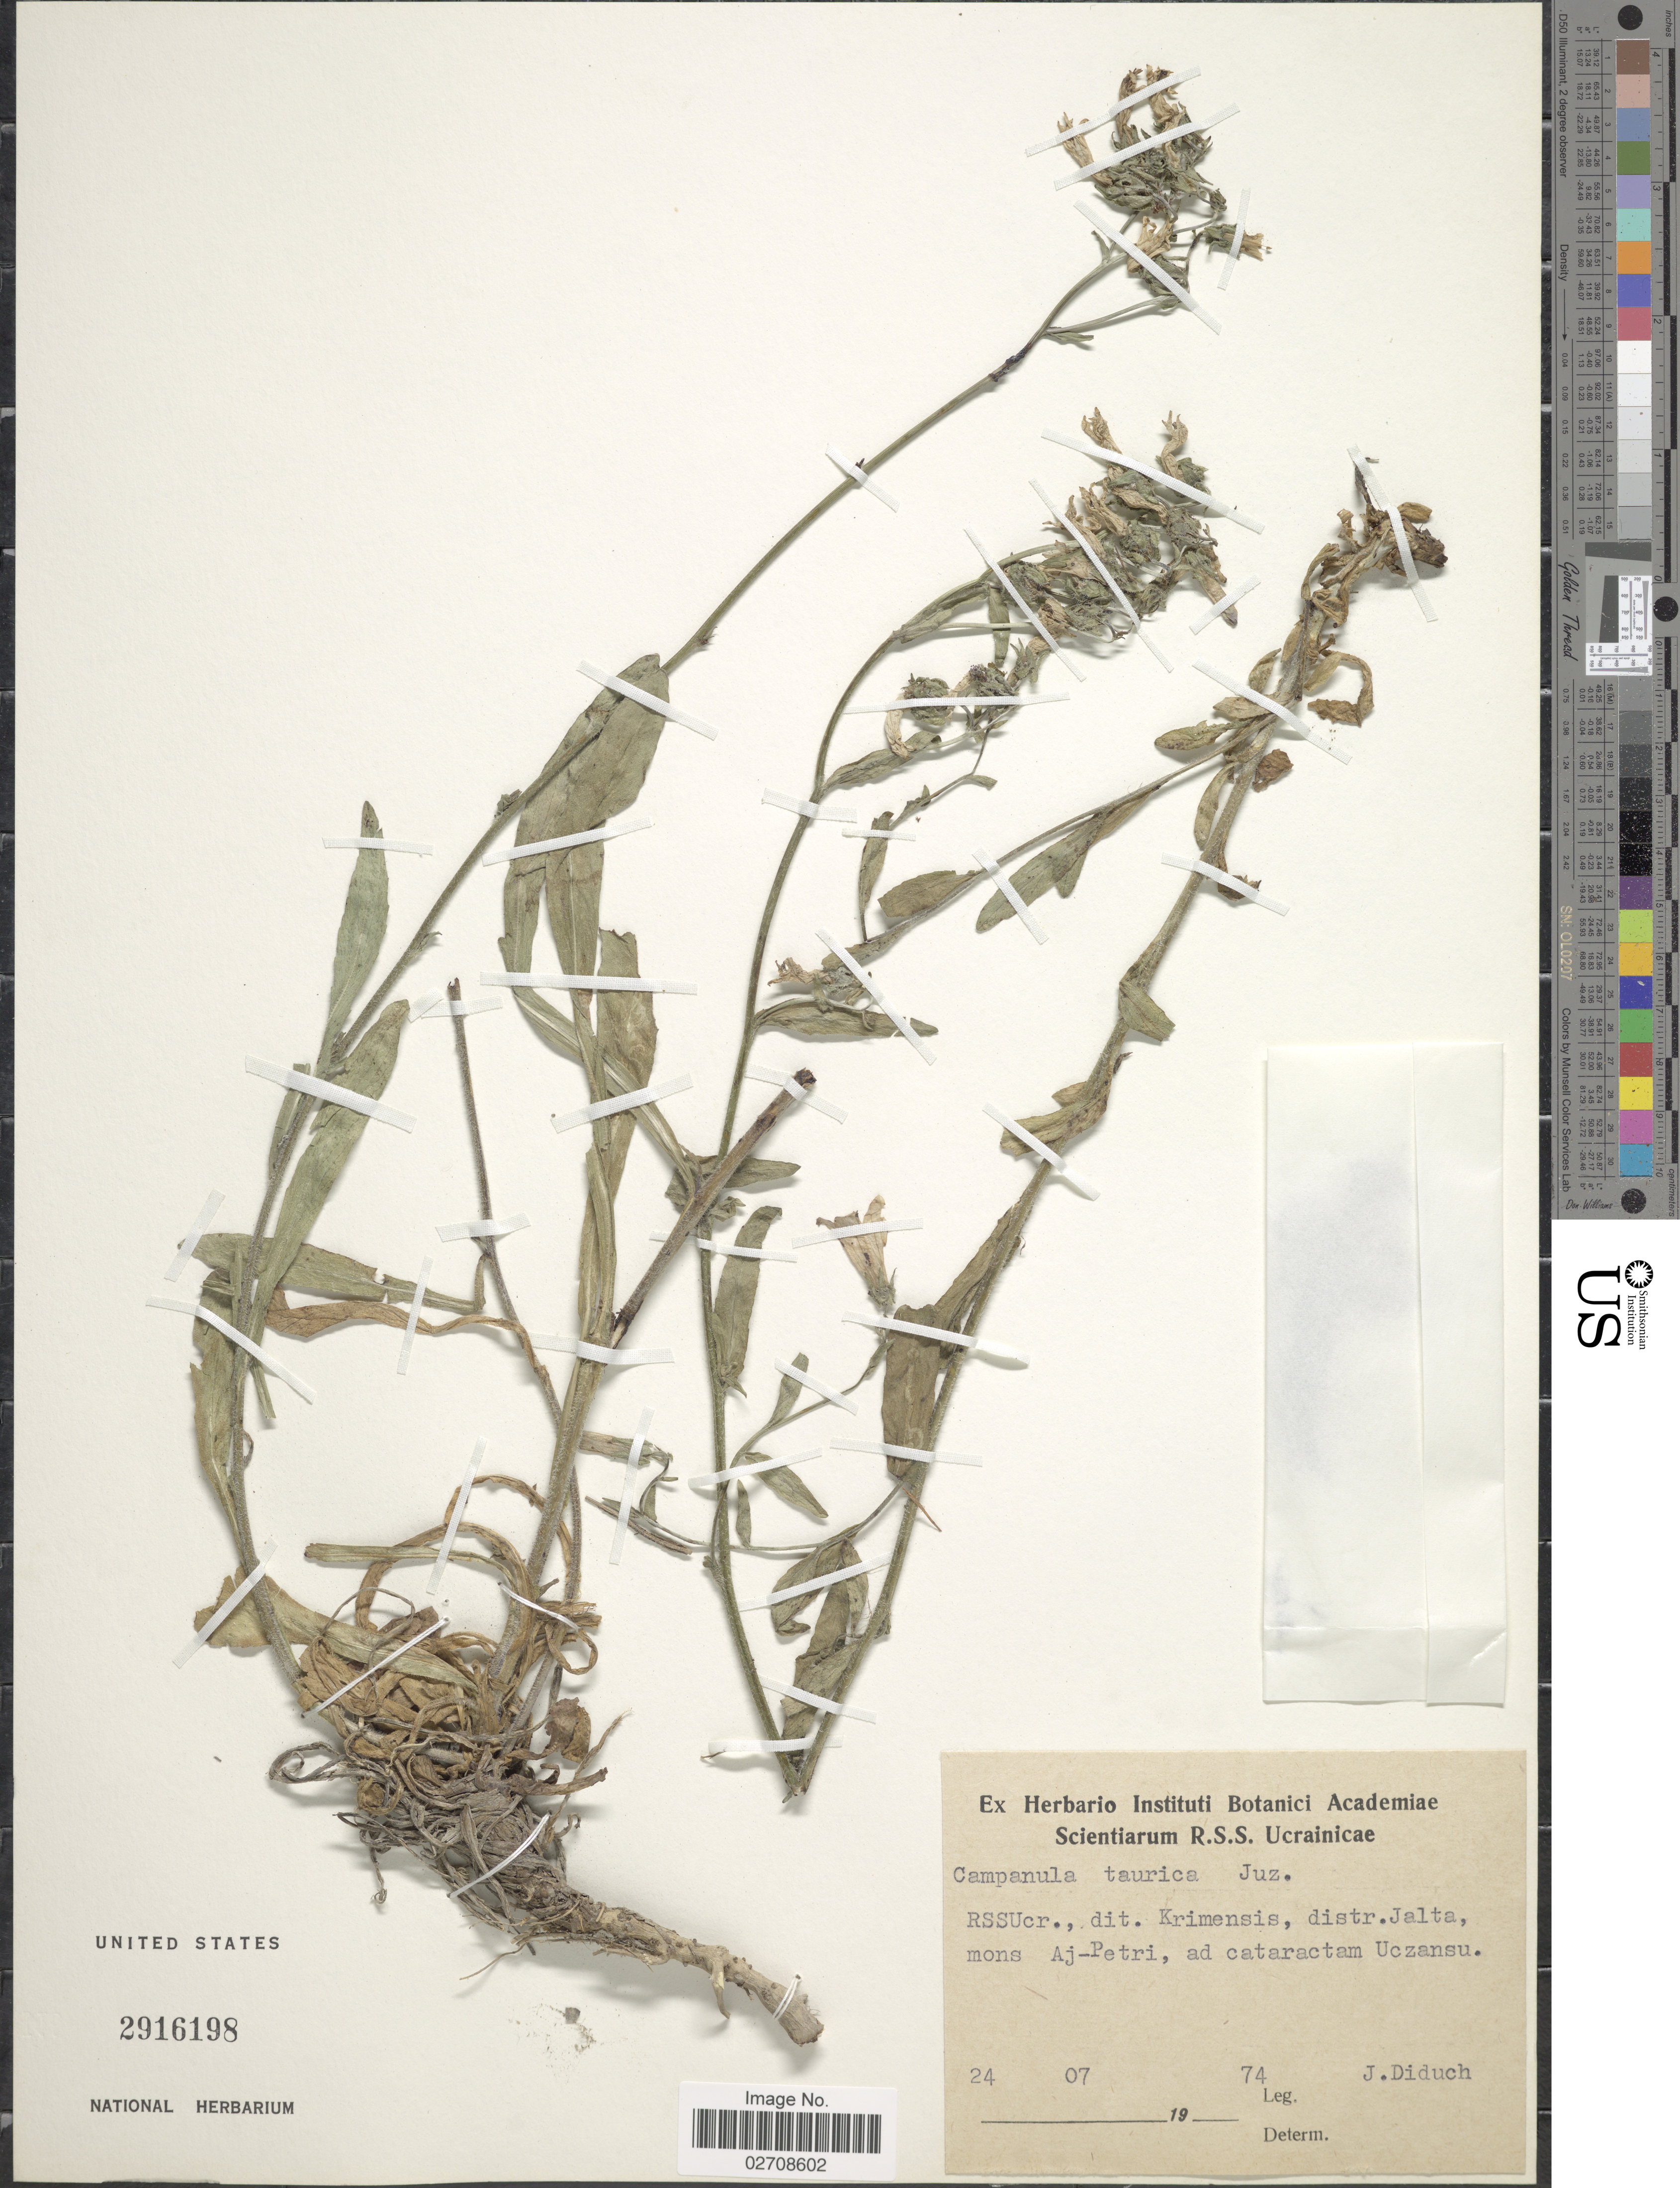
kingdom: Plantae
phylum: Tracheophyta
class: Magnoliopsida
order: Asterales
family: Campanulaceae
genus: Campanula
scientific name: Campanula taurica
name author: Juz.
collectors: J. Diduch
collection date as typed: Transcribed d/m/y: 24/7/74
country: Ukraine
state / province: Crimea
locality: RSSUcr., dit. Krimensis, distr. Jalta, mons Aj-Petri, ad cataractam Uczansu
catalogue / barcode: US 2916198